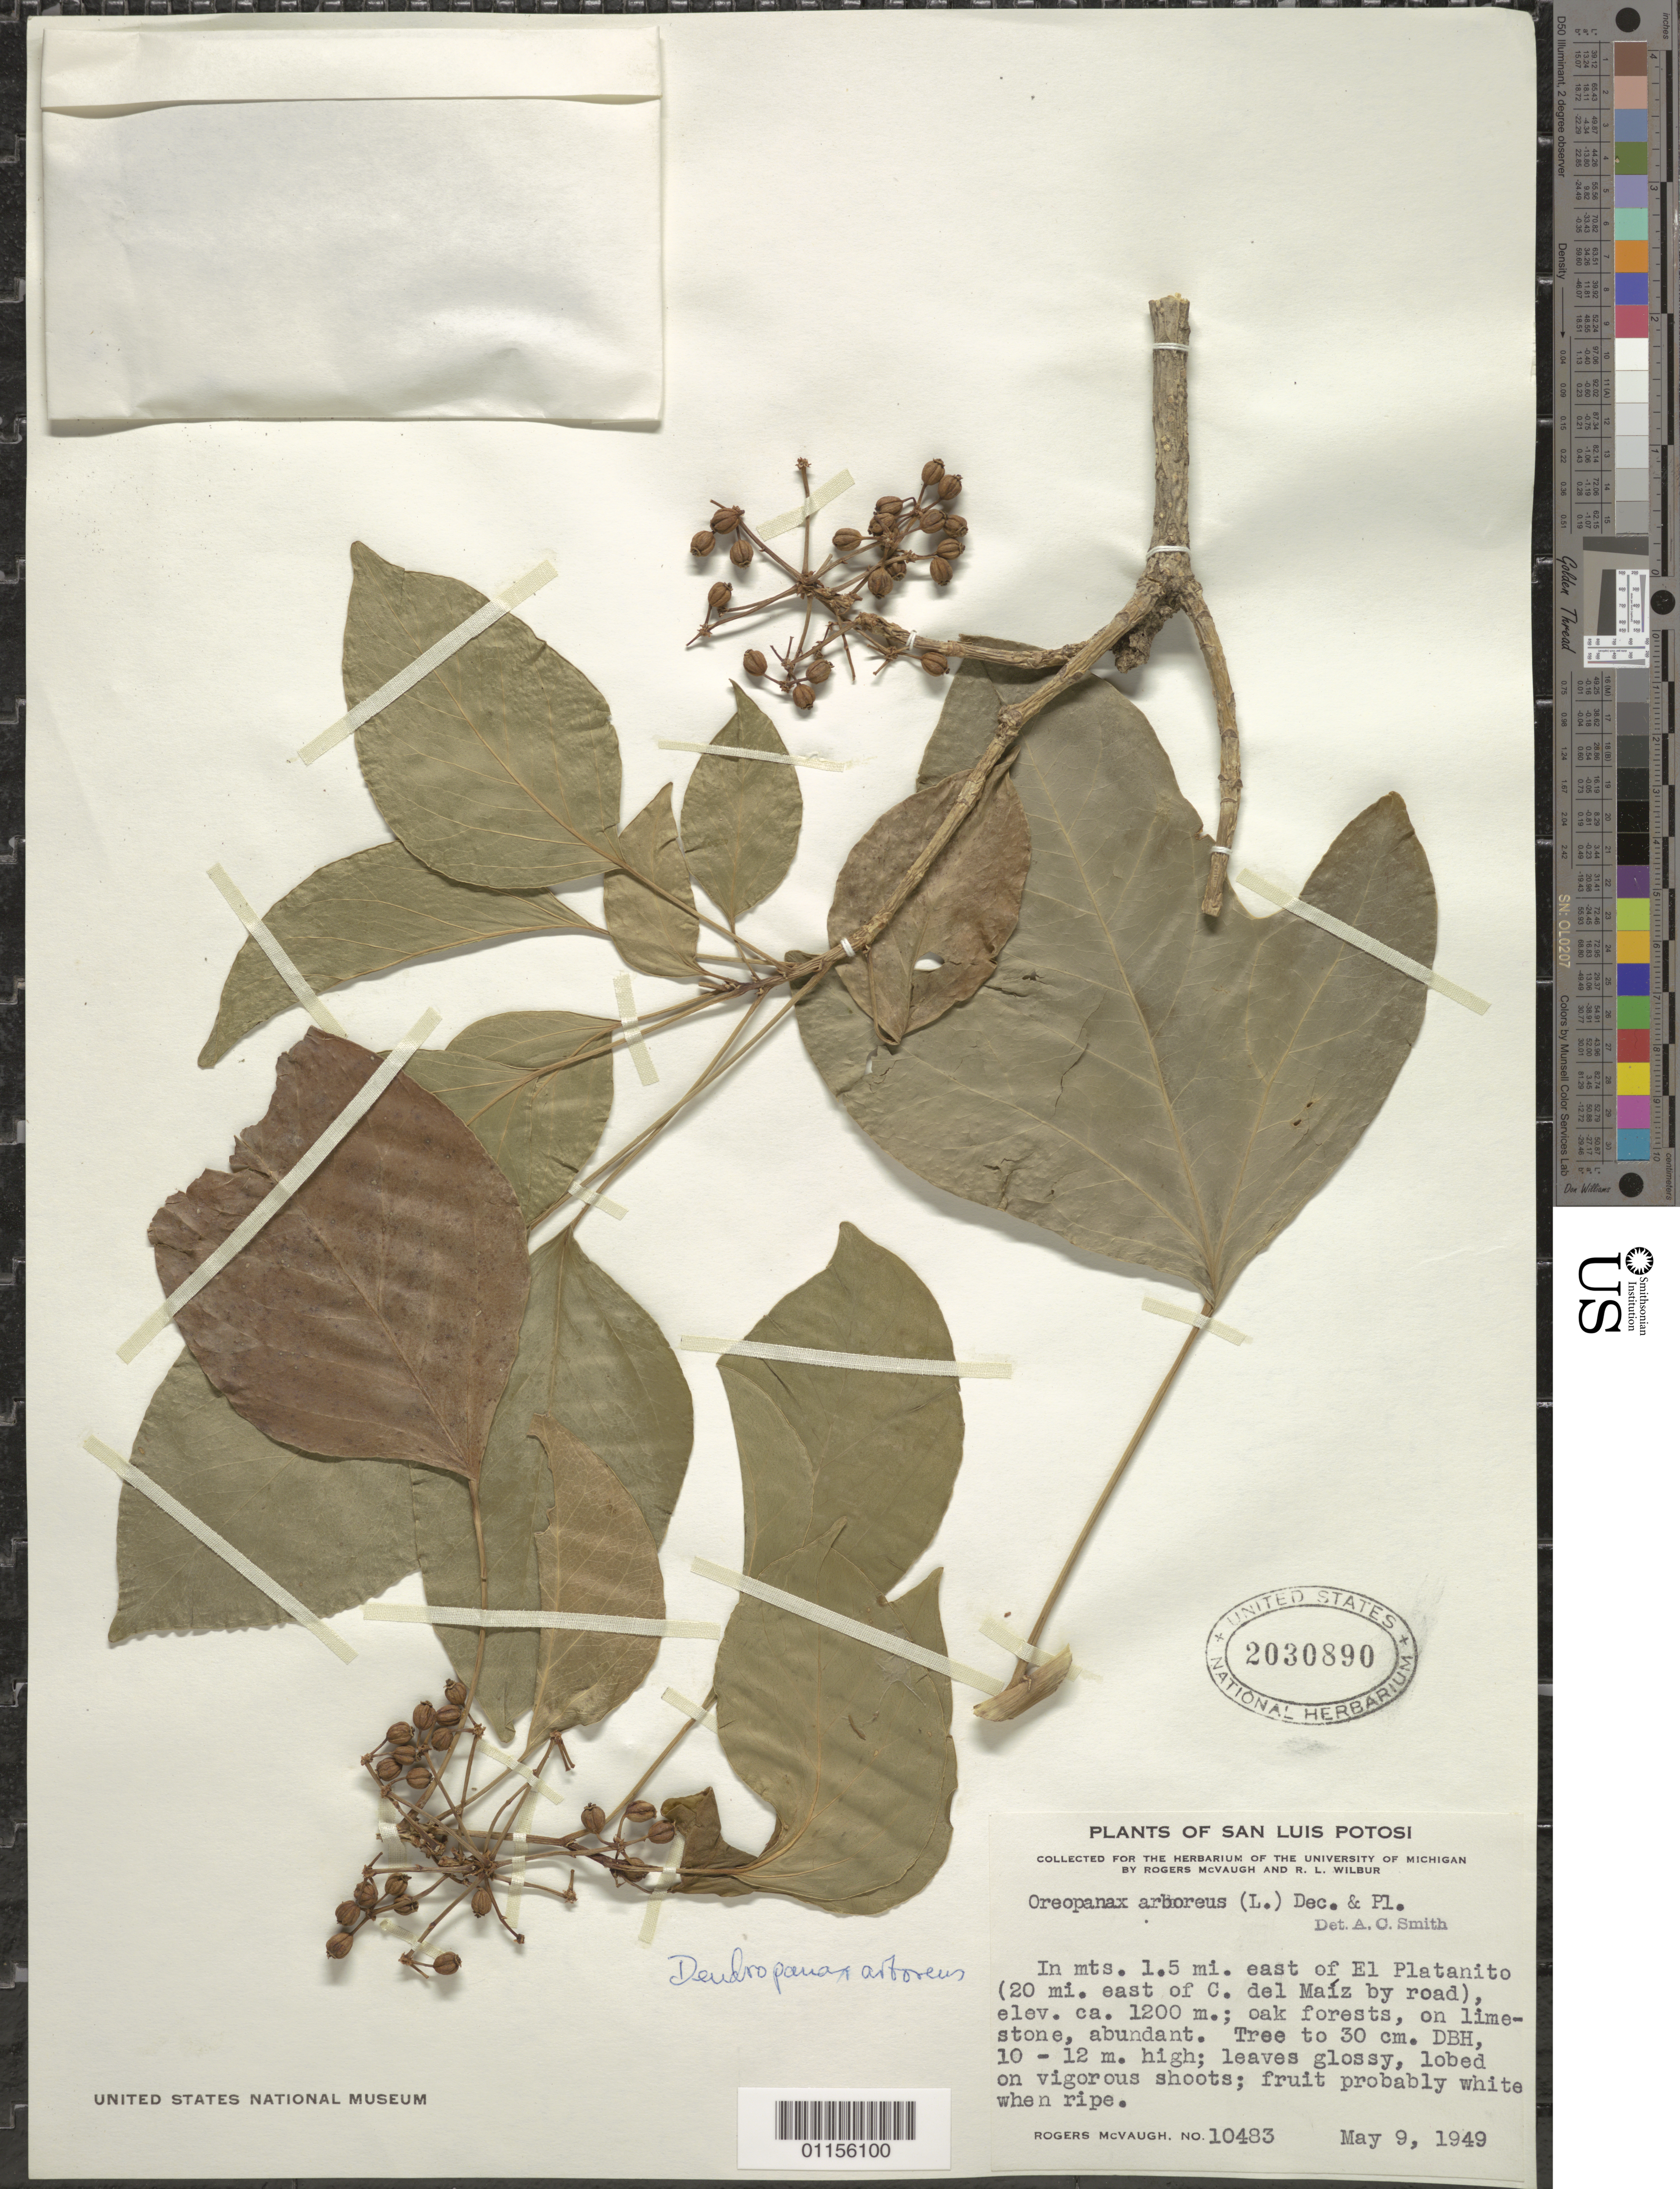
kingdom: Plantae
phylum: Tracheophyta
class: Magnoliopsida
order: Apiales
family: Araliaceae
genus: Dendropanax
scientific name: Dendropanax arboreus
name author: (L.) Decne. & Planch.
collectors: R. McVaugh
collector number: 10483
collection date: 1949-05-09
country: Mexico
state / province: San Luis Potosí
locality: In Mts 1.5 mi E of El Platanito.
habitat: Tree, growing in the oak forests, on limestone, abundant.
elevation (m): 1200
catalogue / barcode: US 2030890